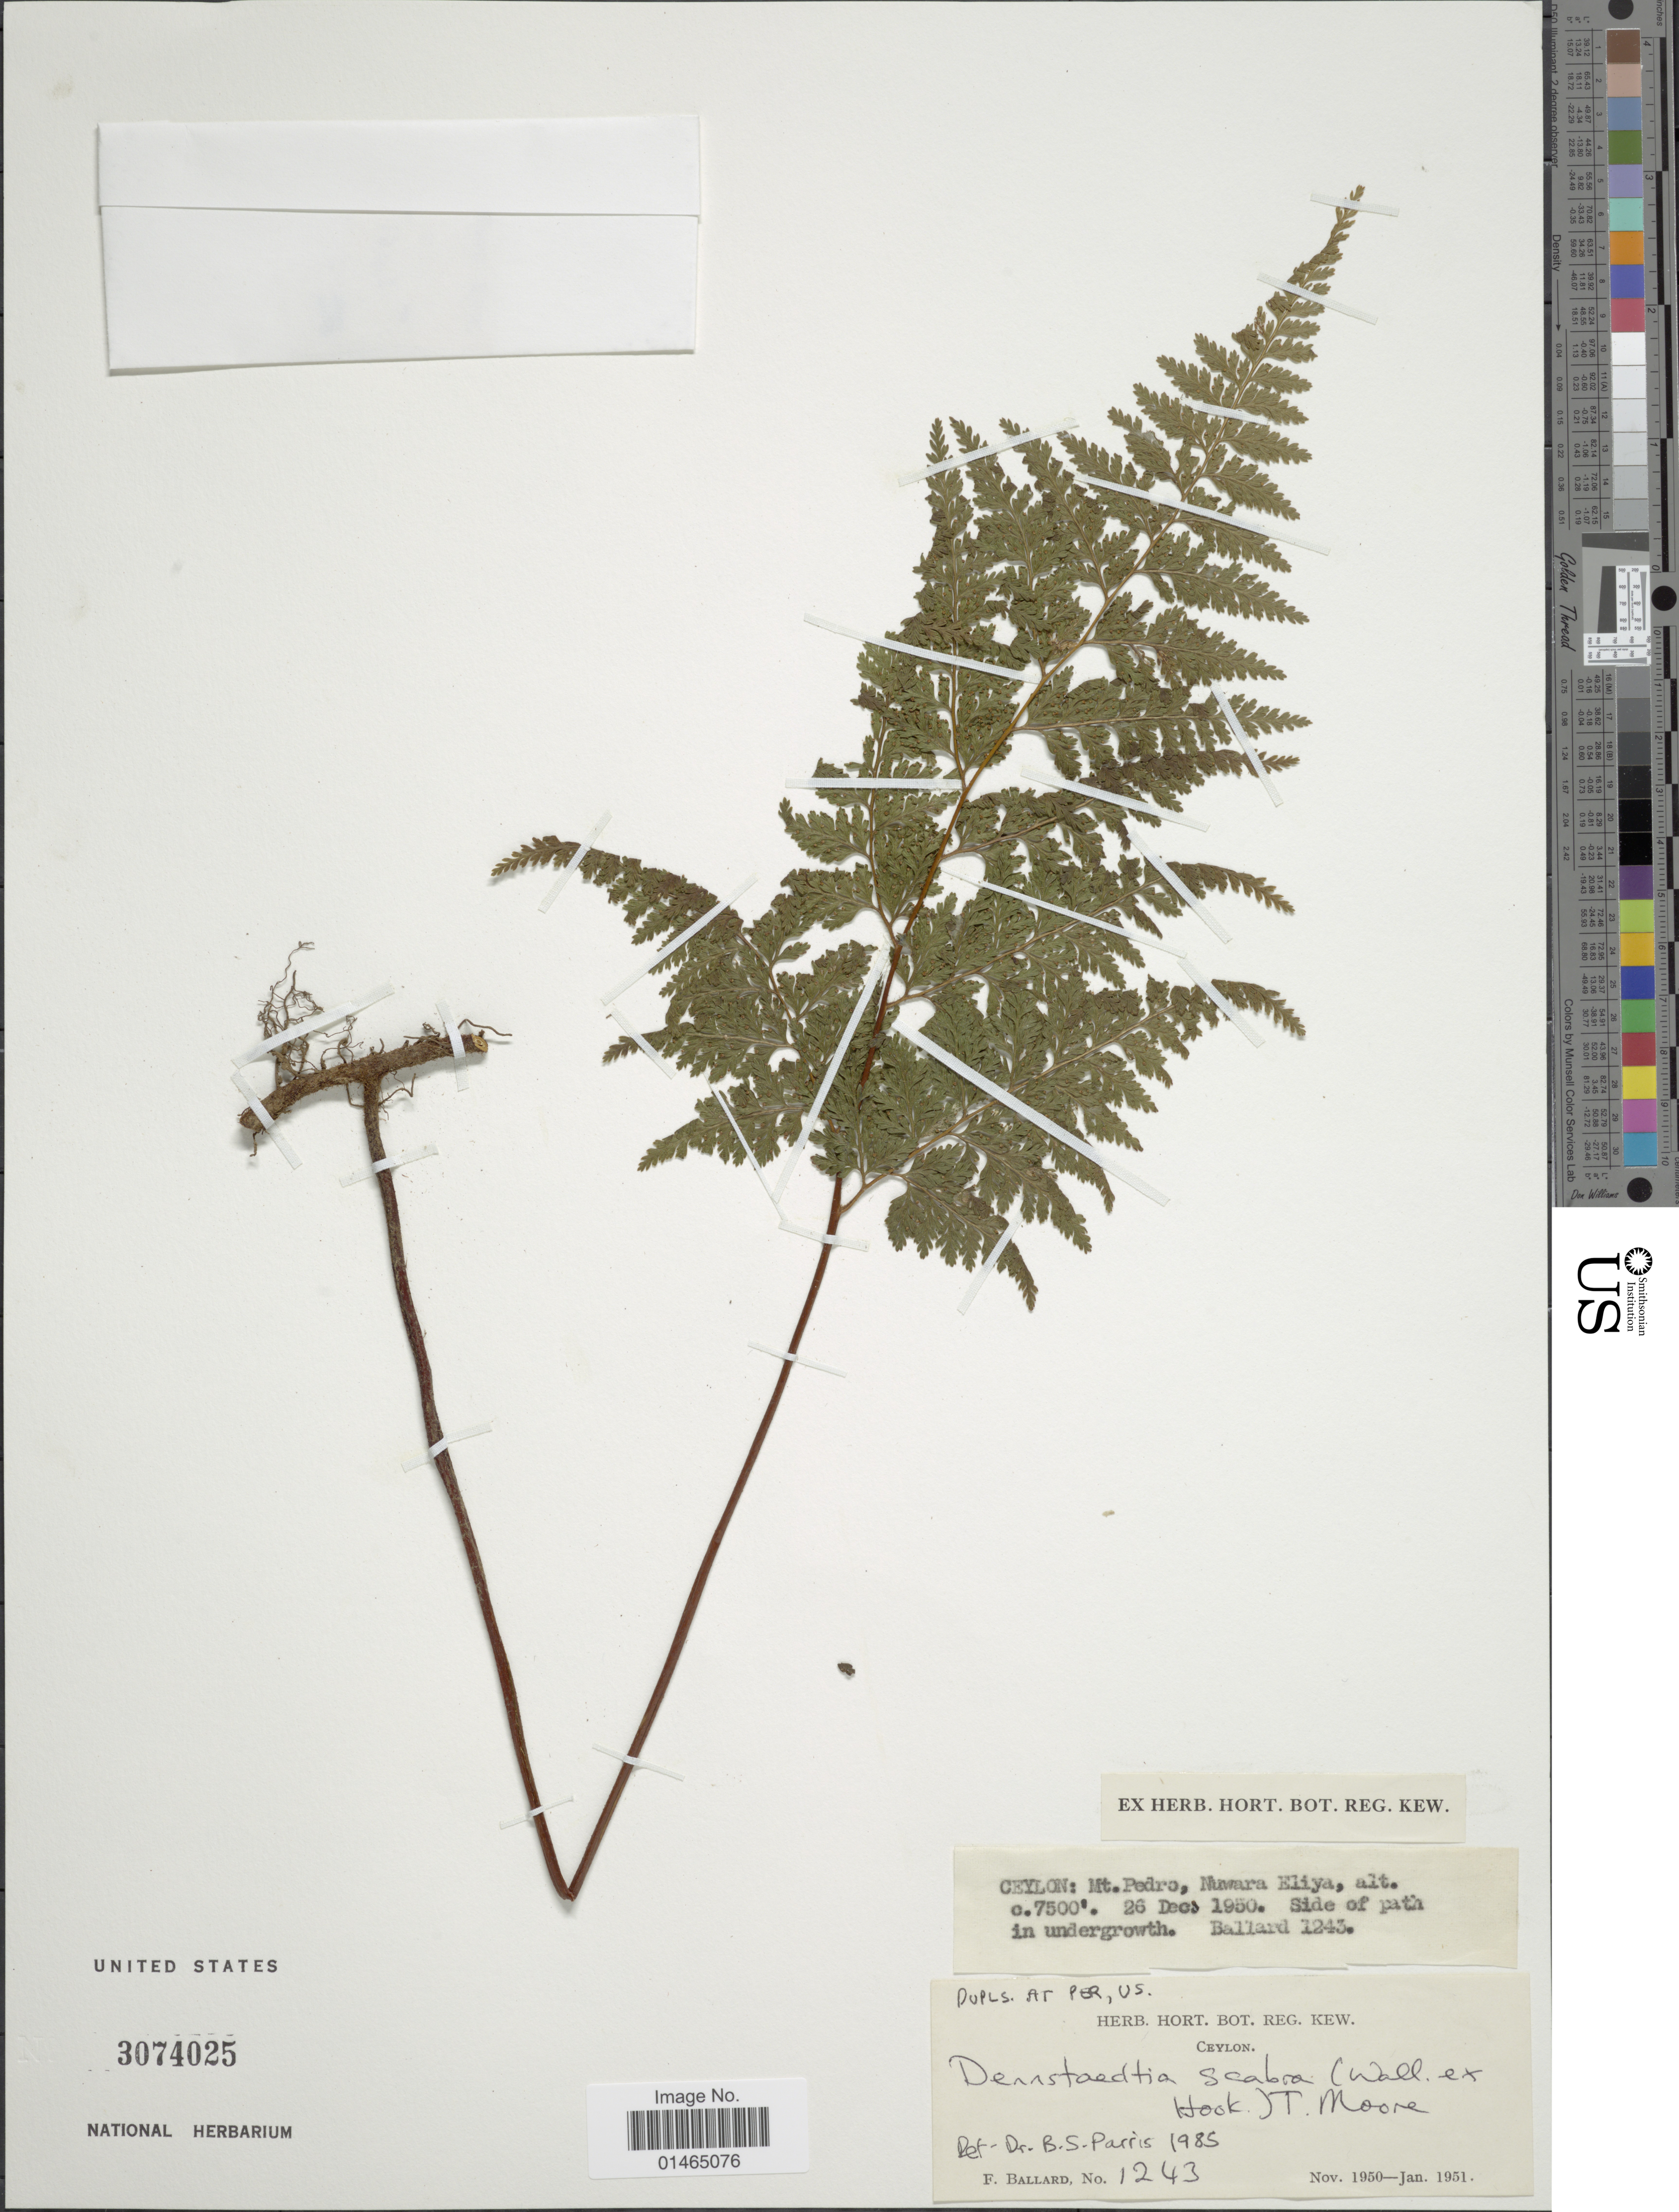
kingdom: Plantae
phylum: Tracheophyta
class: Polypodiopsida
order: Polypodiales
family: Dennstaedtiaceae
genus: Dennstaedtia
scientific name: Dennstaedtia scabra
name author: (Wall. ex Hook.) T. Moore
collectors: F. Ballard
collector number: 1243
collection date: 1950-12-26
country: Sri Lanka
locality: Ceylon: Mt. Pedro, Nuwara Eliya. Side pathin undergrowth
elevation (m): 2286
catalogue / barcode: US 3074025